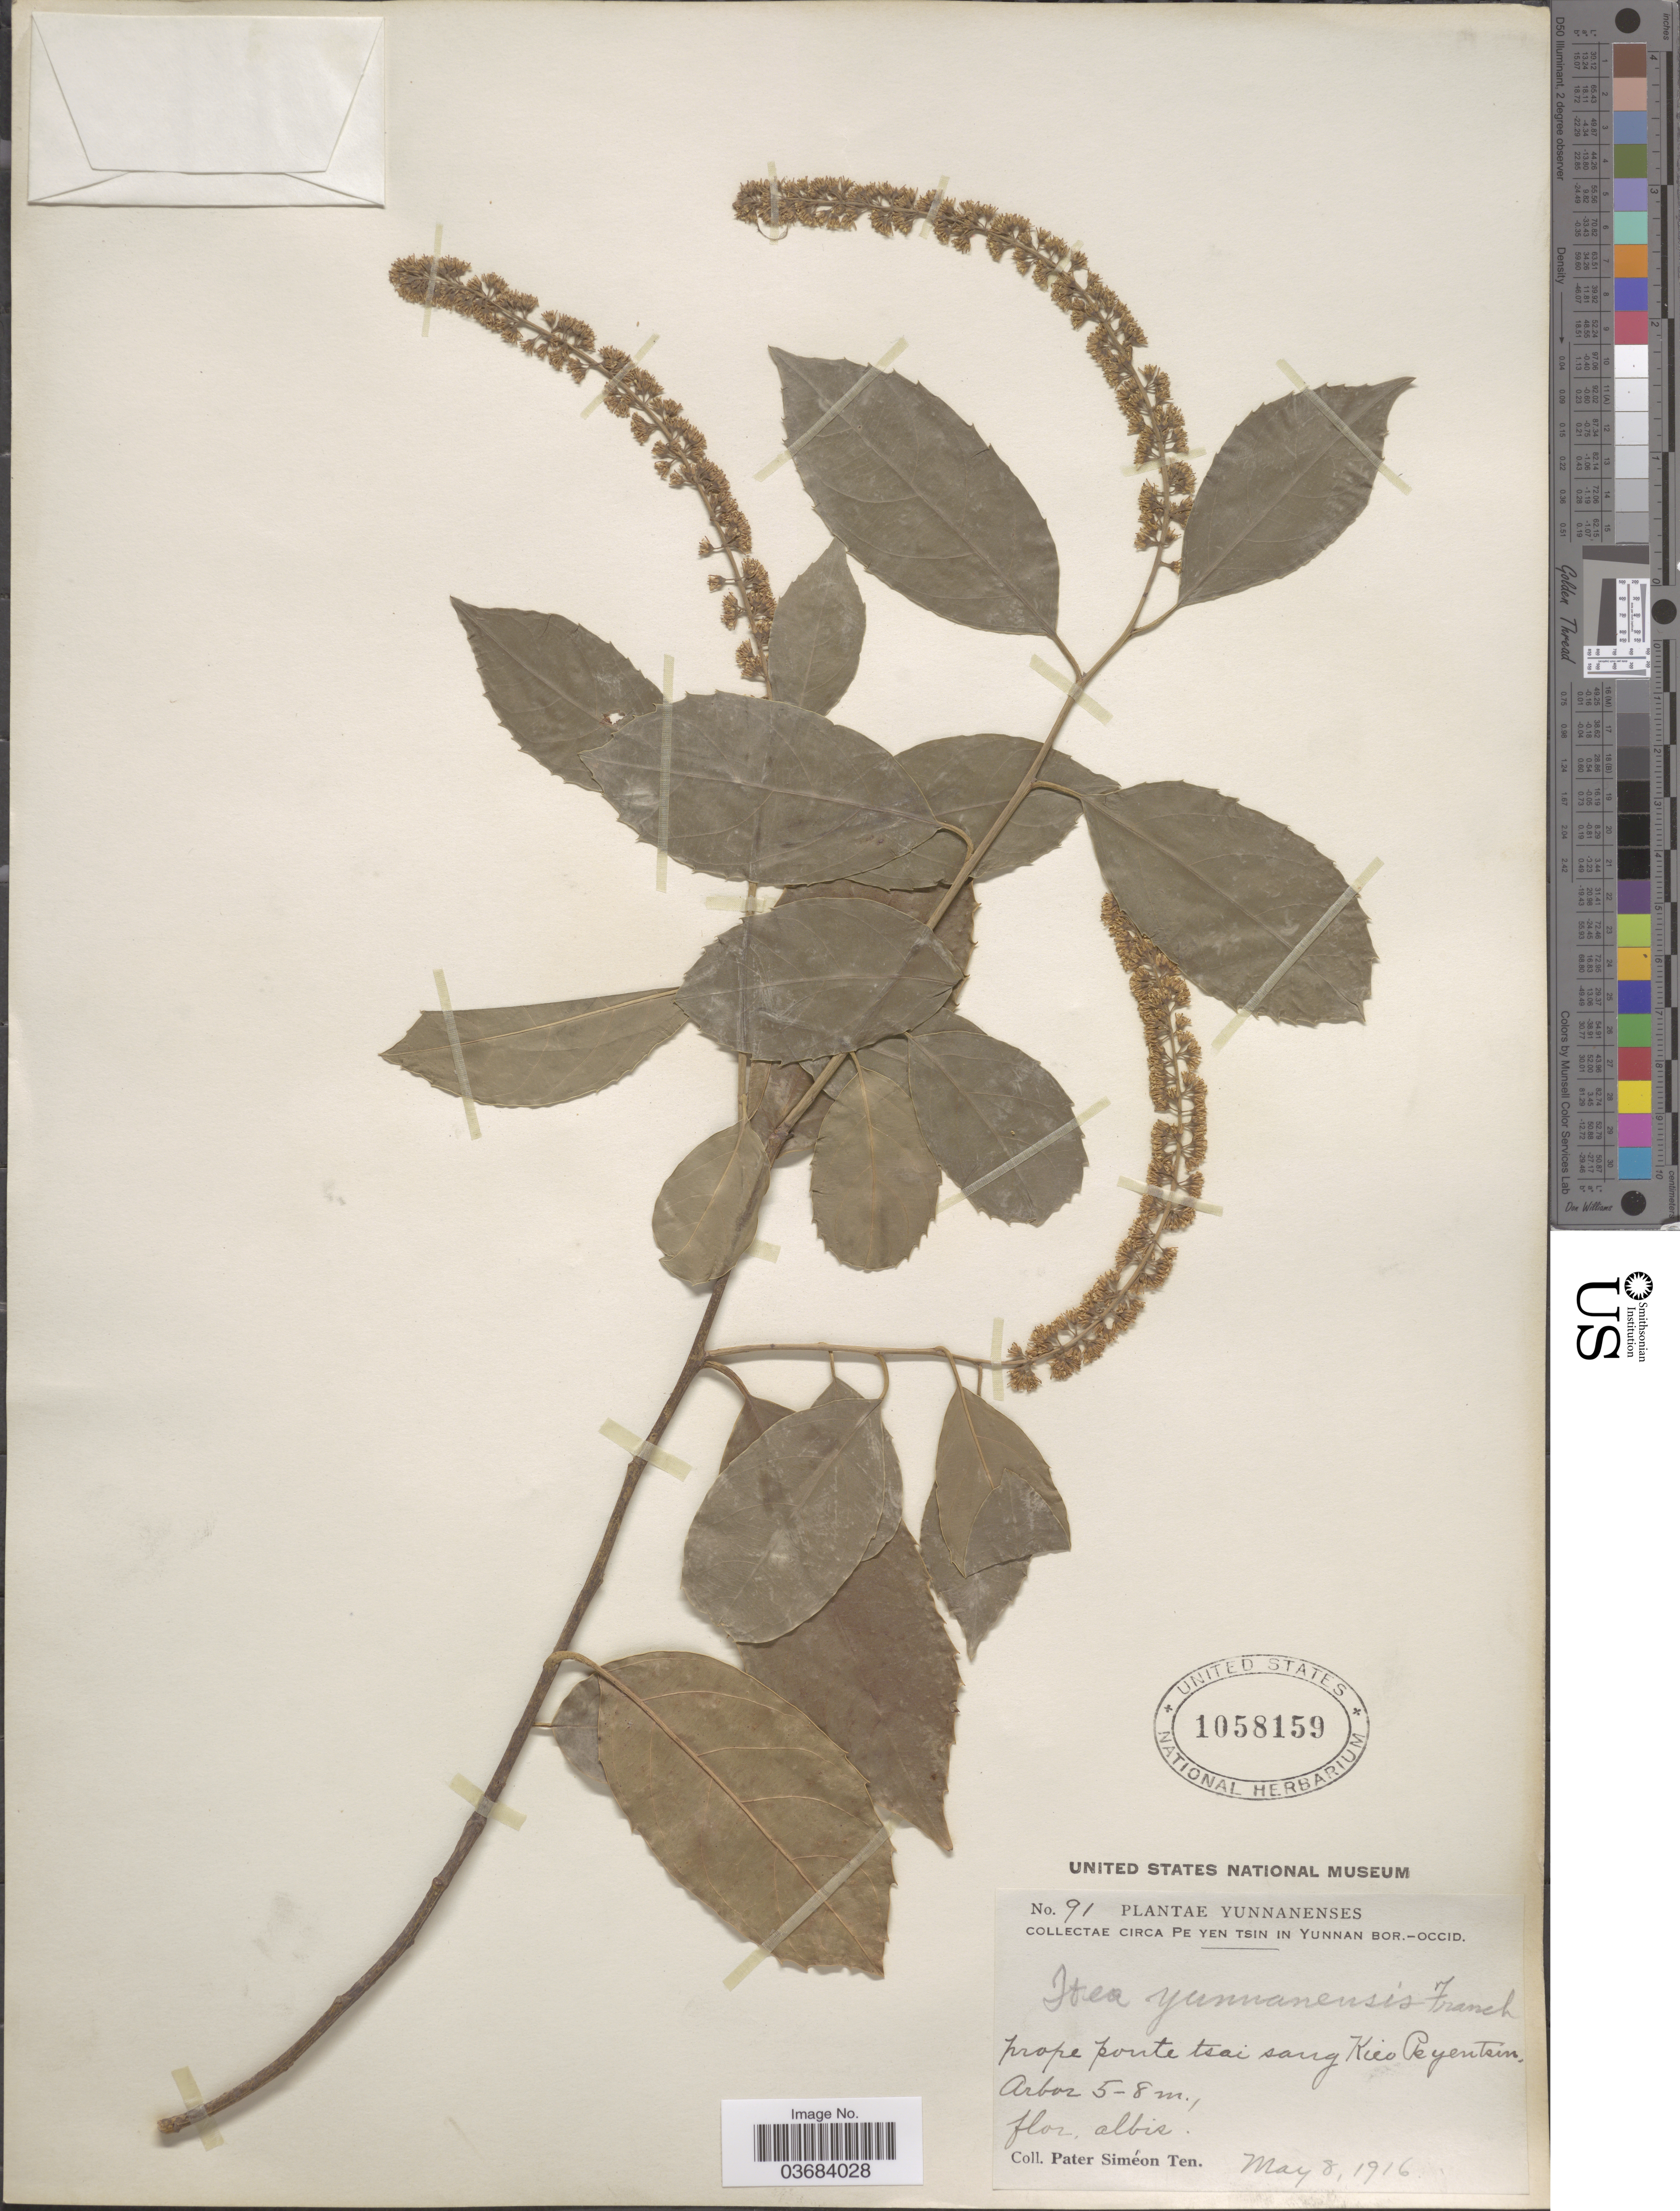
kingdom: Plantae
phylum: Tracheophyta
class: Magnoliopsida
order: Saxifragales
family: Iteaceae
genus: Itea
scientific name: Itea yunnanensis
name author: Franch.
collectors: P. Siméon Ten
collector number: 91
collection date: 1916-05-08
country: China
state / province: Yunnan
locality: Pe Yen Tsin in Yunnan bor.-occid. Prope ponte tsai sang Kieo Peyentsin.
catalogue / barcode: US 1058159